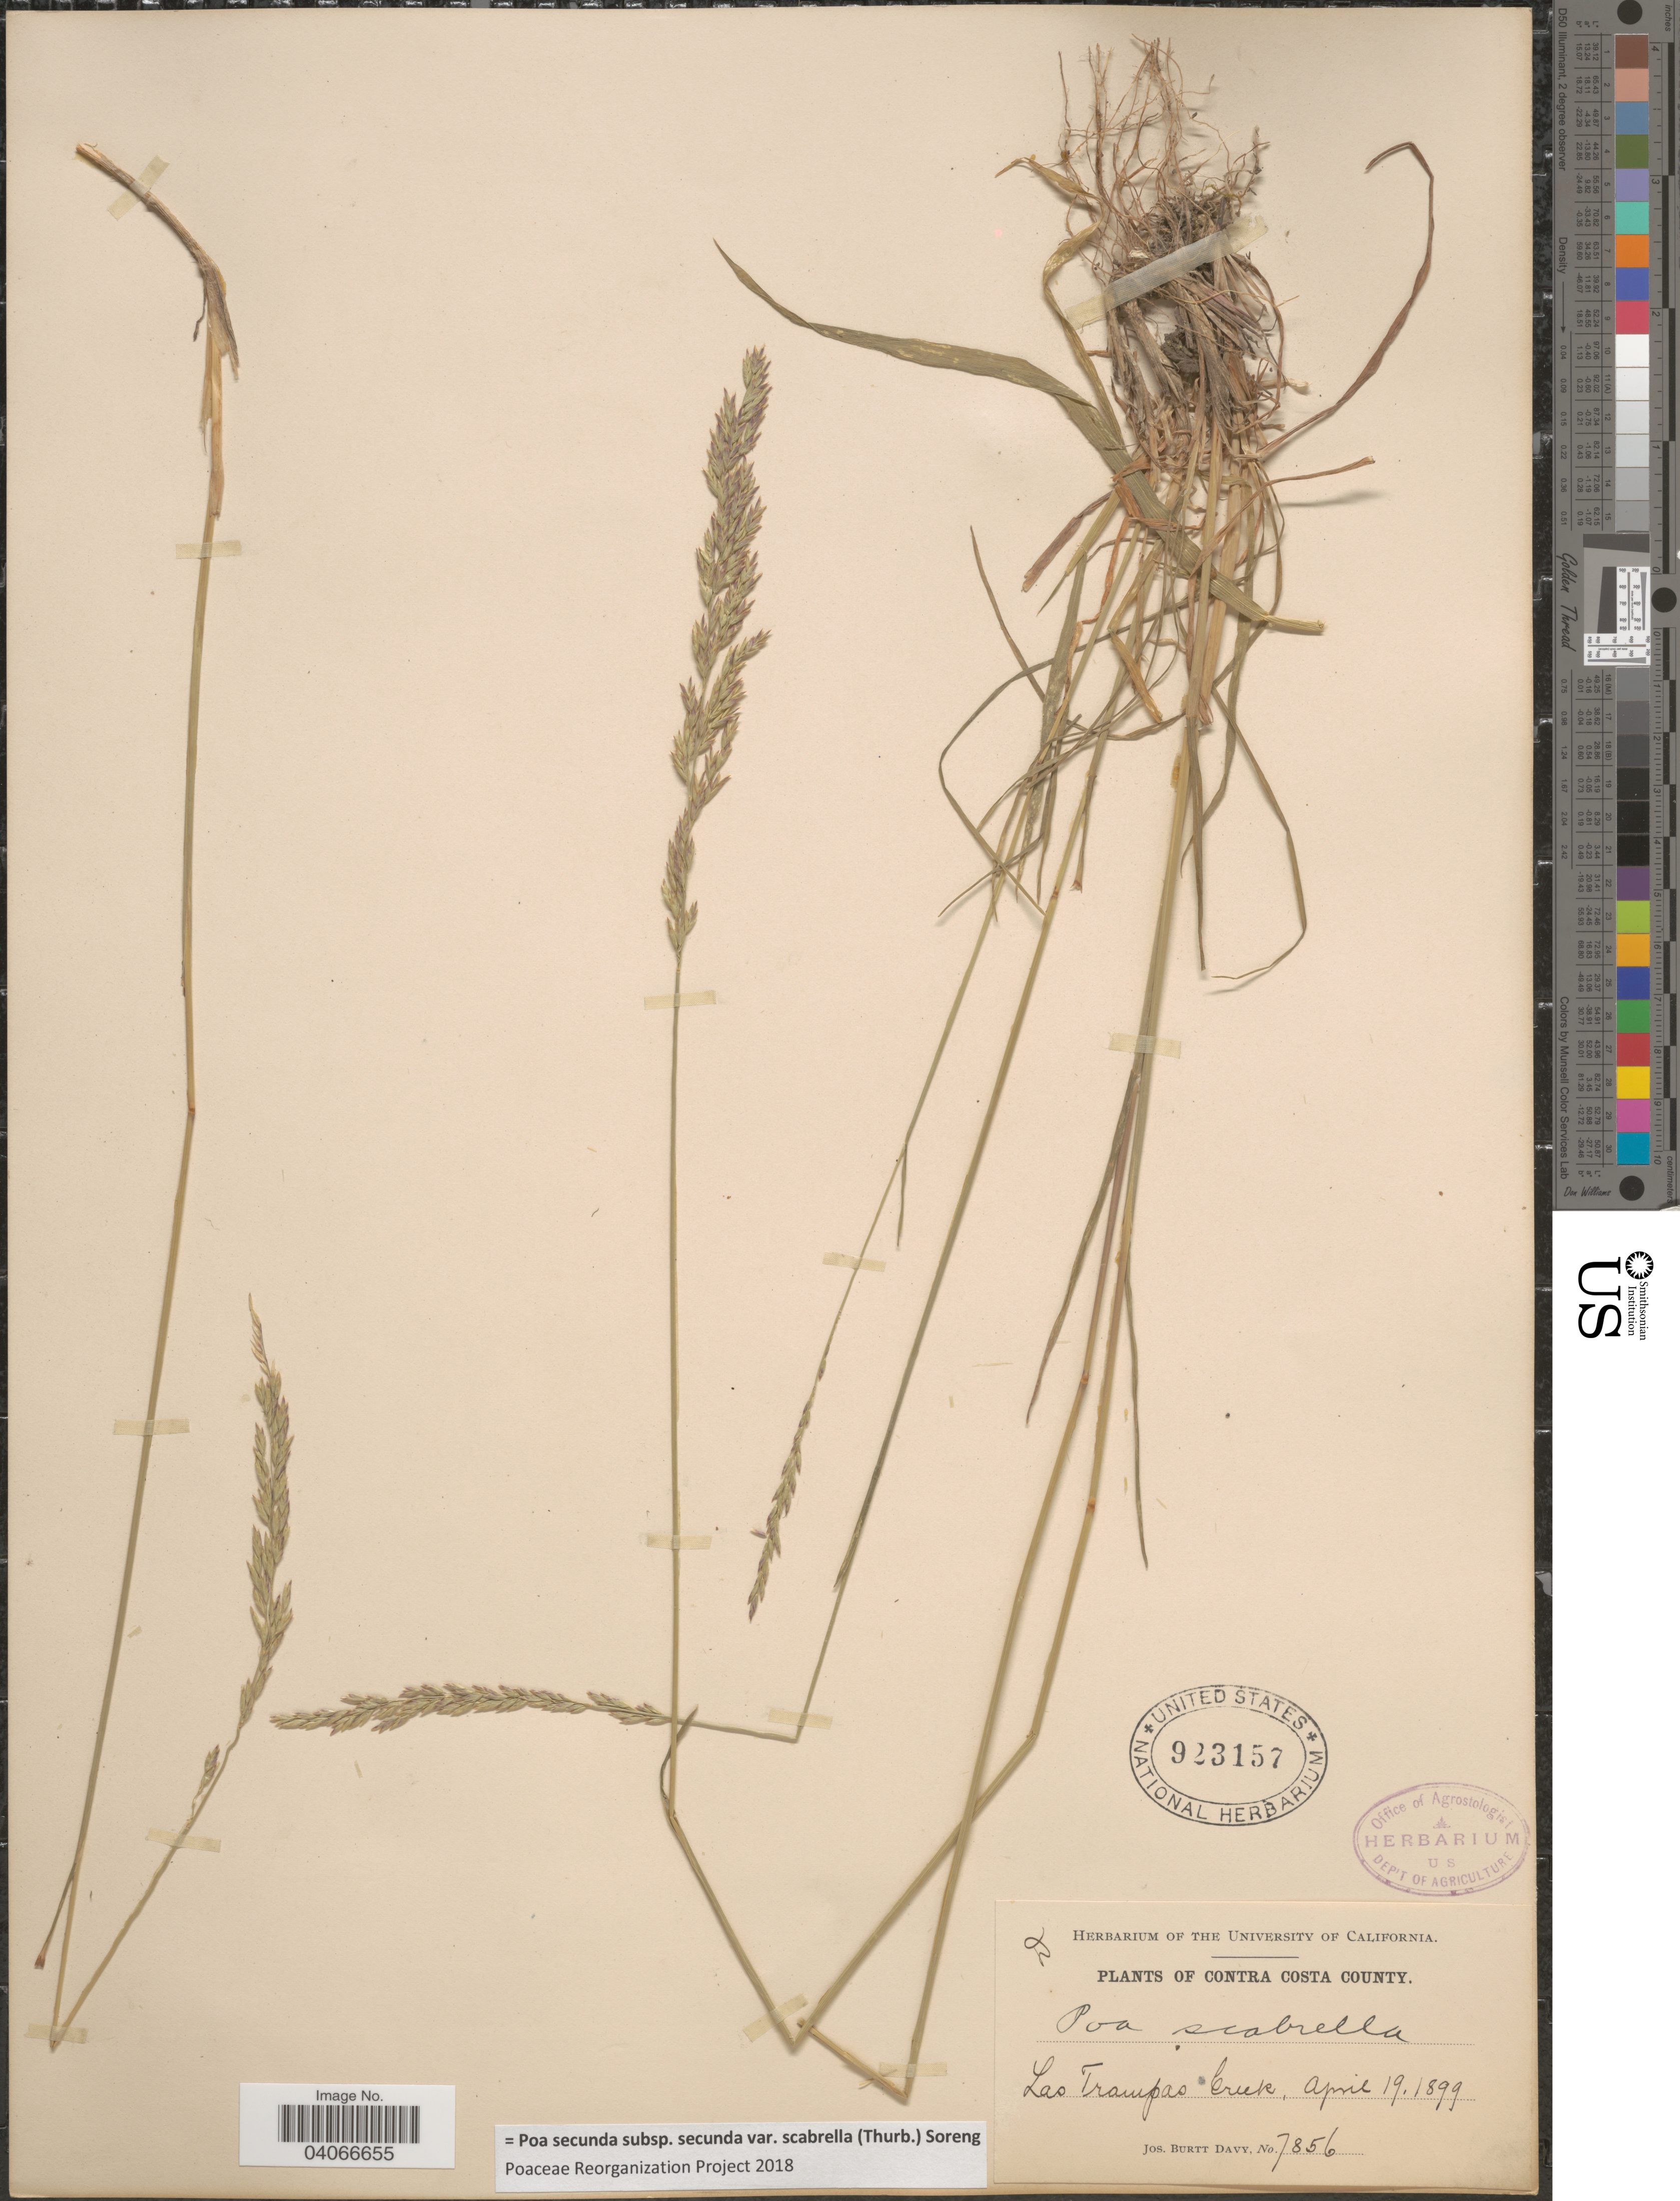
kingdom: Plantae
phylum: Tracheophyta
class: Liliopsida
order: Poales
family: Poaceae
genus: Poa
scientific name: Poa secunda subsp. secunda var. scabrella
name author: (Thurb.) Soreng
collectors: J. Burtt Davy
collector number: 7856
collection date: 1899-04-19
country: United States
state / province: California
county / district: Contra Costa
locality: Contra Costa County. Las Trampas Creek.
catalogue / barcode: US 923157